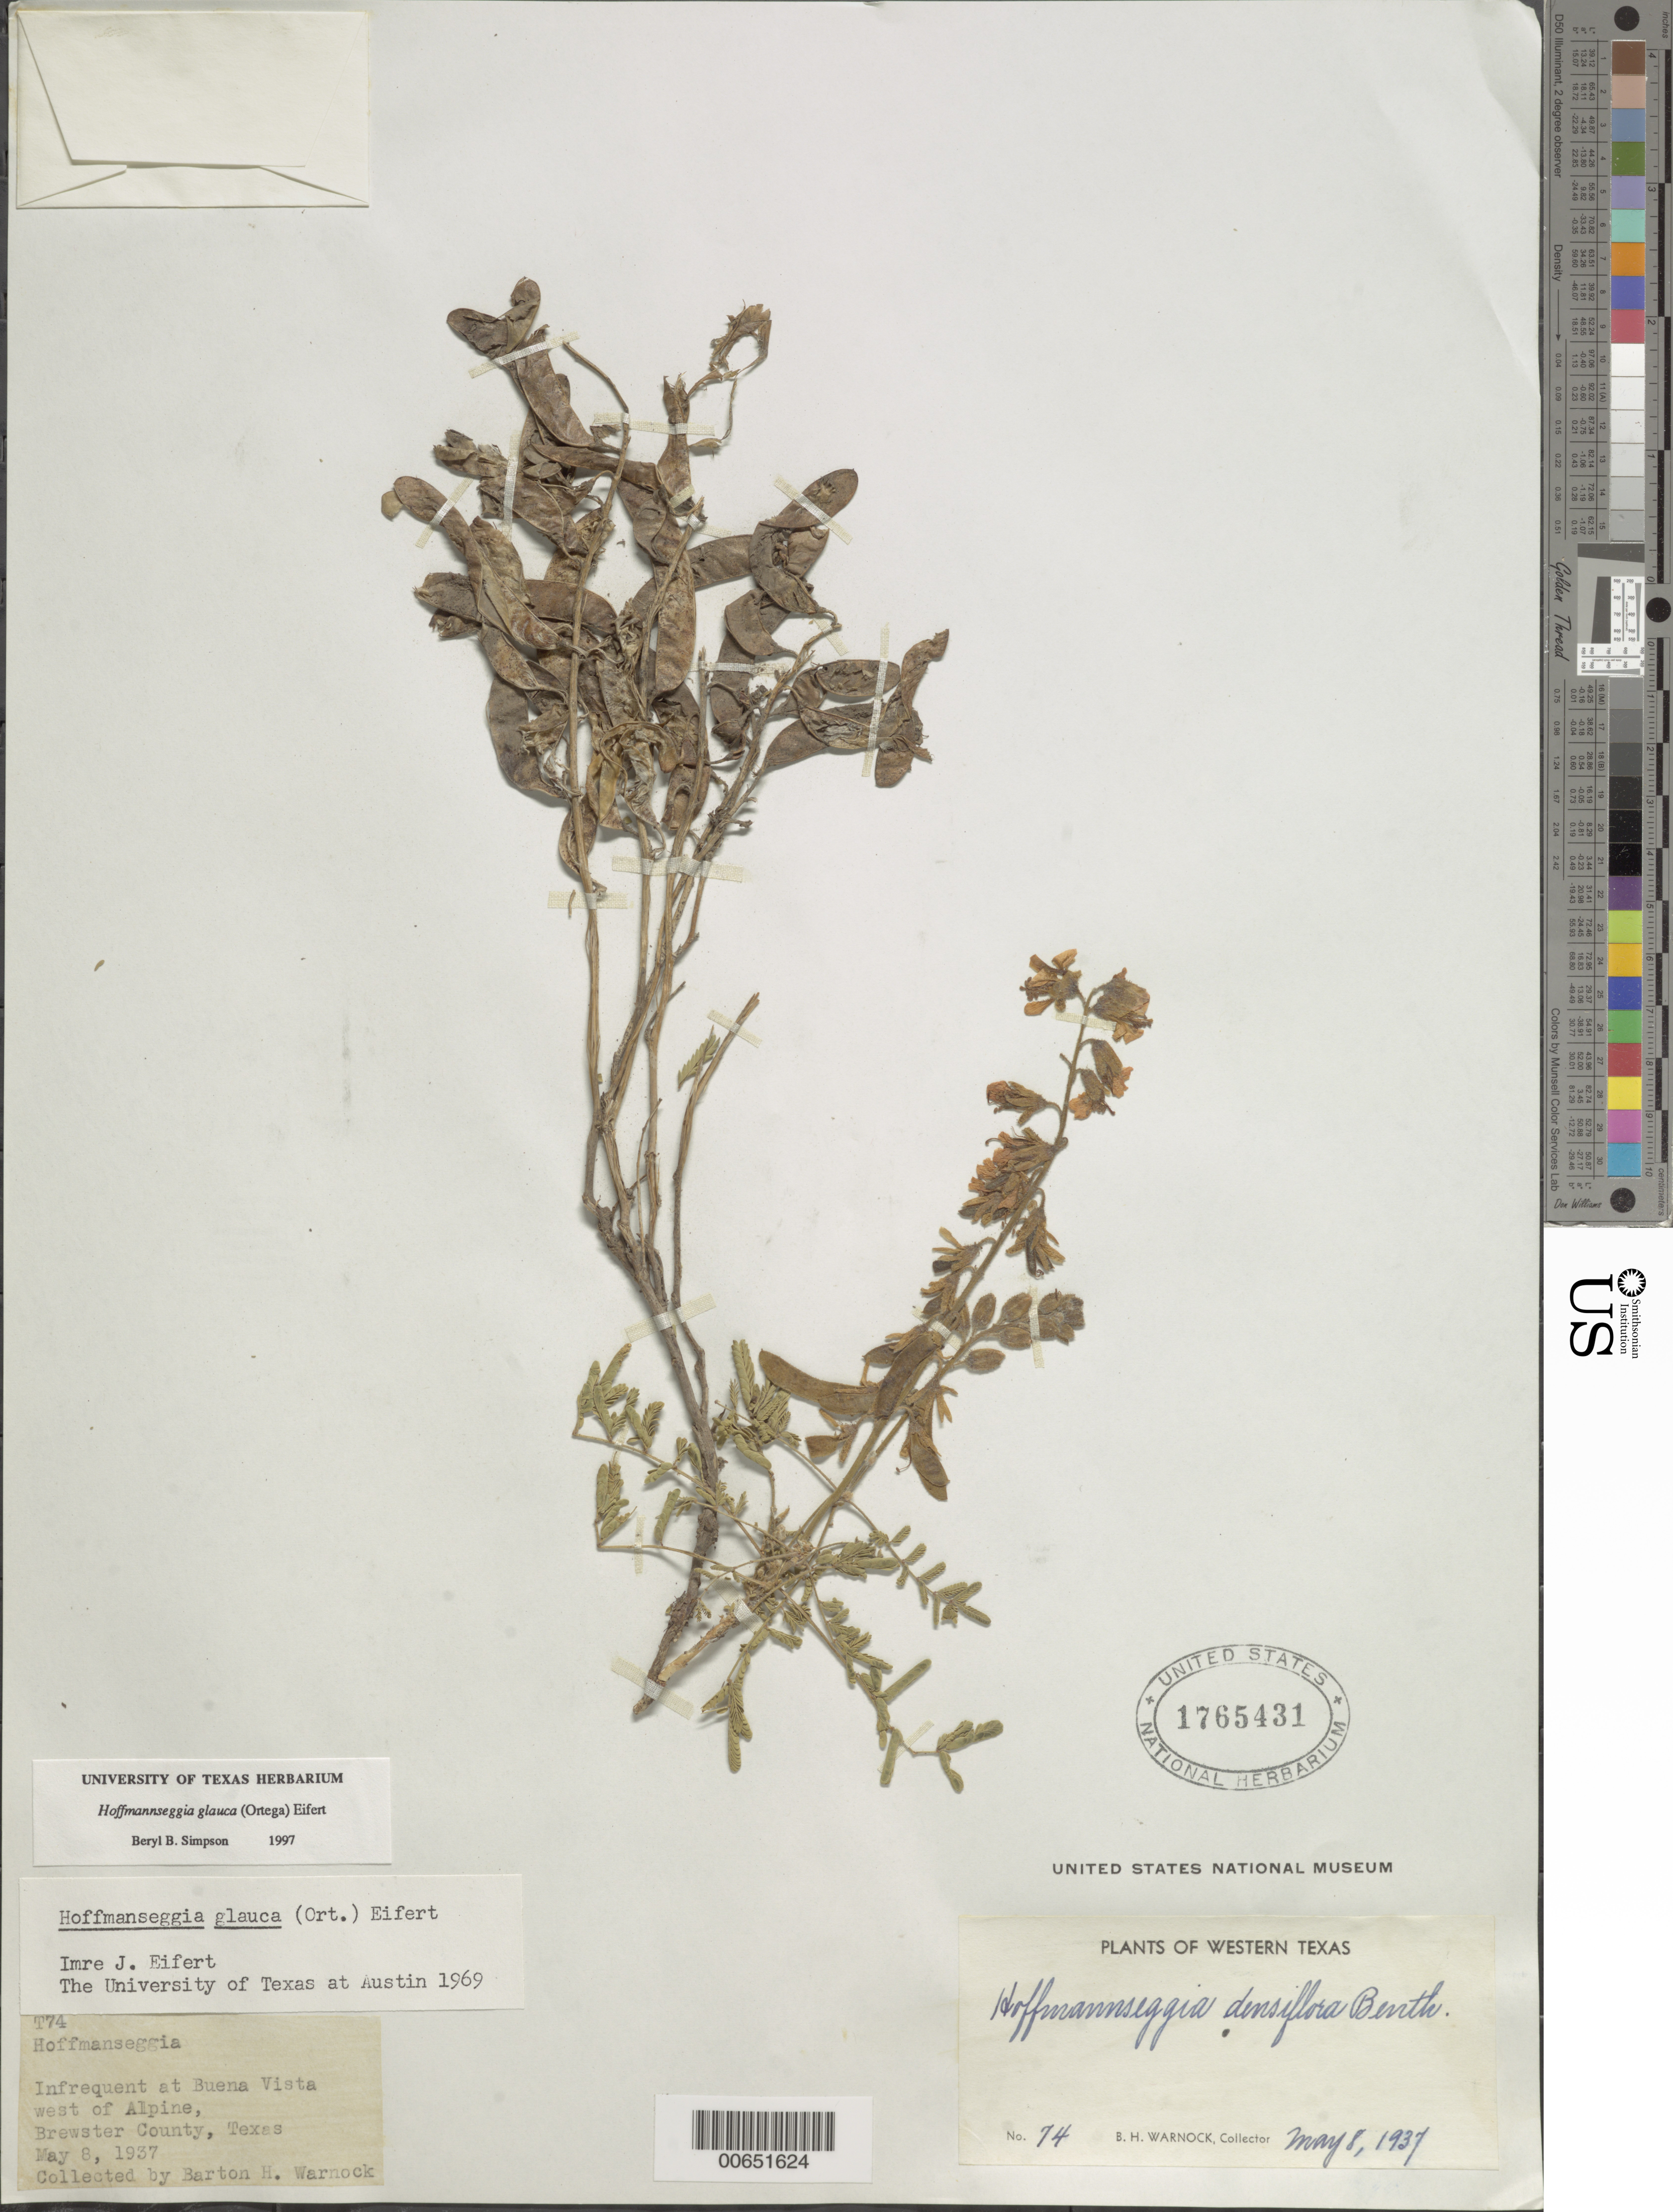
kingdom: Plantae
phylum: Tracheophyta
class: Magnoliopsida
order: Fabales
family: Fabaceae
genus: Hoffmannseggia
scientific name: Hoffmannseggia glauca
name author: (Ortega) Eifert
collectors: B. H. Warnock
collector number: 74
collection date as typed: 08 May 1937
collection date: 1937-05-08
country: United States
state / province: Texas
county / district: Brewster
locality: W of Alpine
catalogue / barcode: US 1765431